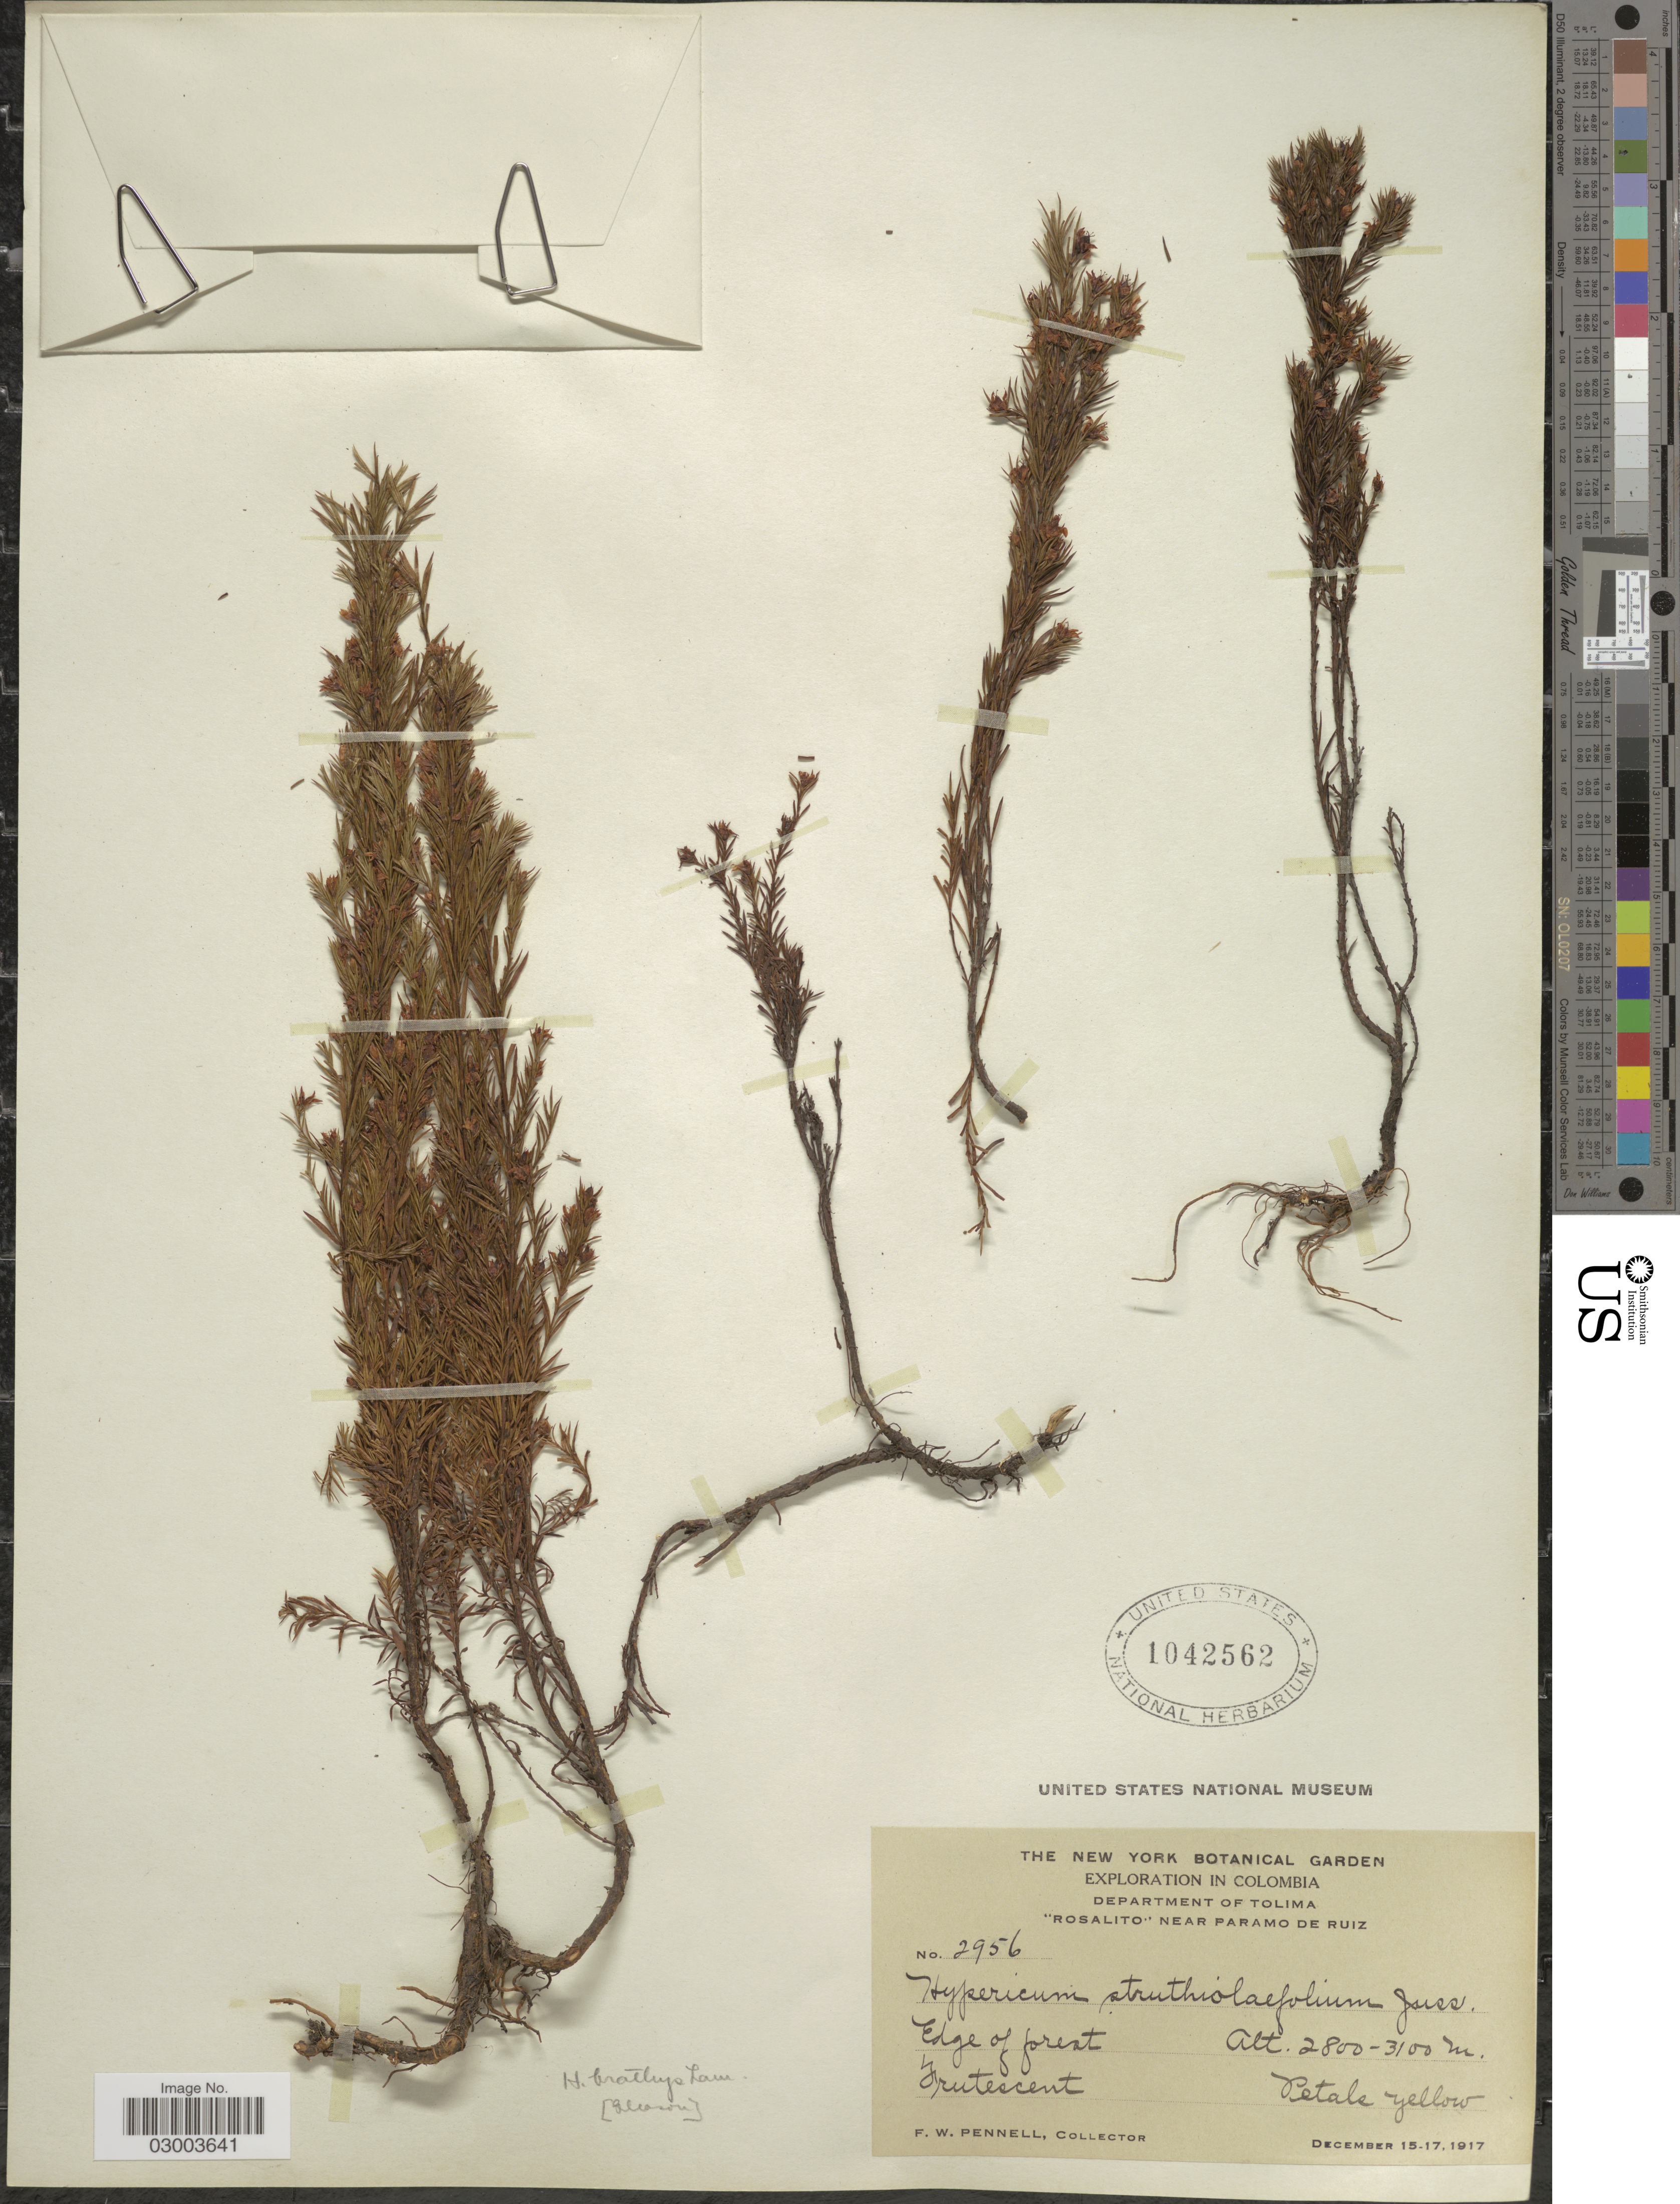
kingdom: Plantae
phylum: Tracheophyta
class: Magnoliopsida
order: Malpighiales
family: Hypericaceae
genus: Hypericum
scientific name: Hypericum juniperinum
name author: Kunth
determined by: Robson, Norman K. B.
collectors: F. W. Pennell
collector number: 2956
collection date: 1917-12-15/1917-12-17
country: Colombia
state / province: Tolima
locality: Department of Tolima, "Rosalito" near Paramo de Ruiz.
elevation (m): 2800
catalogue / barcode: US 1042562